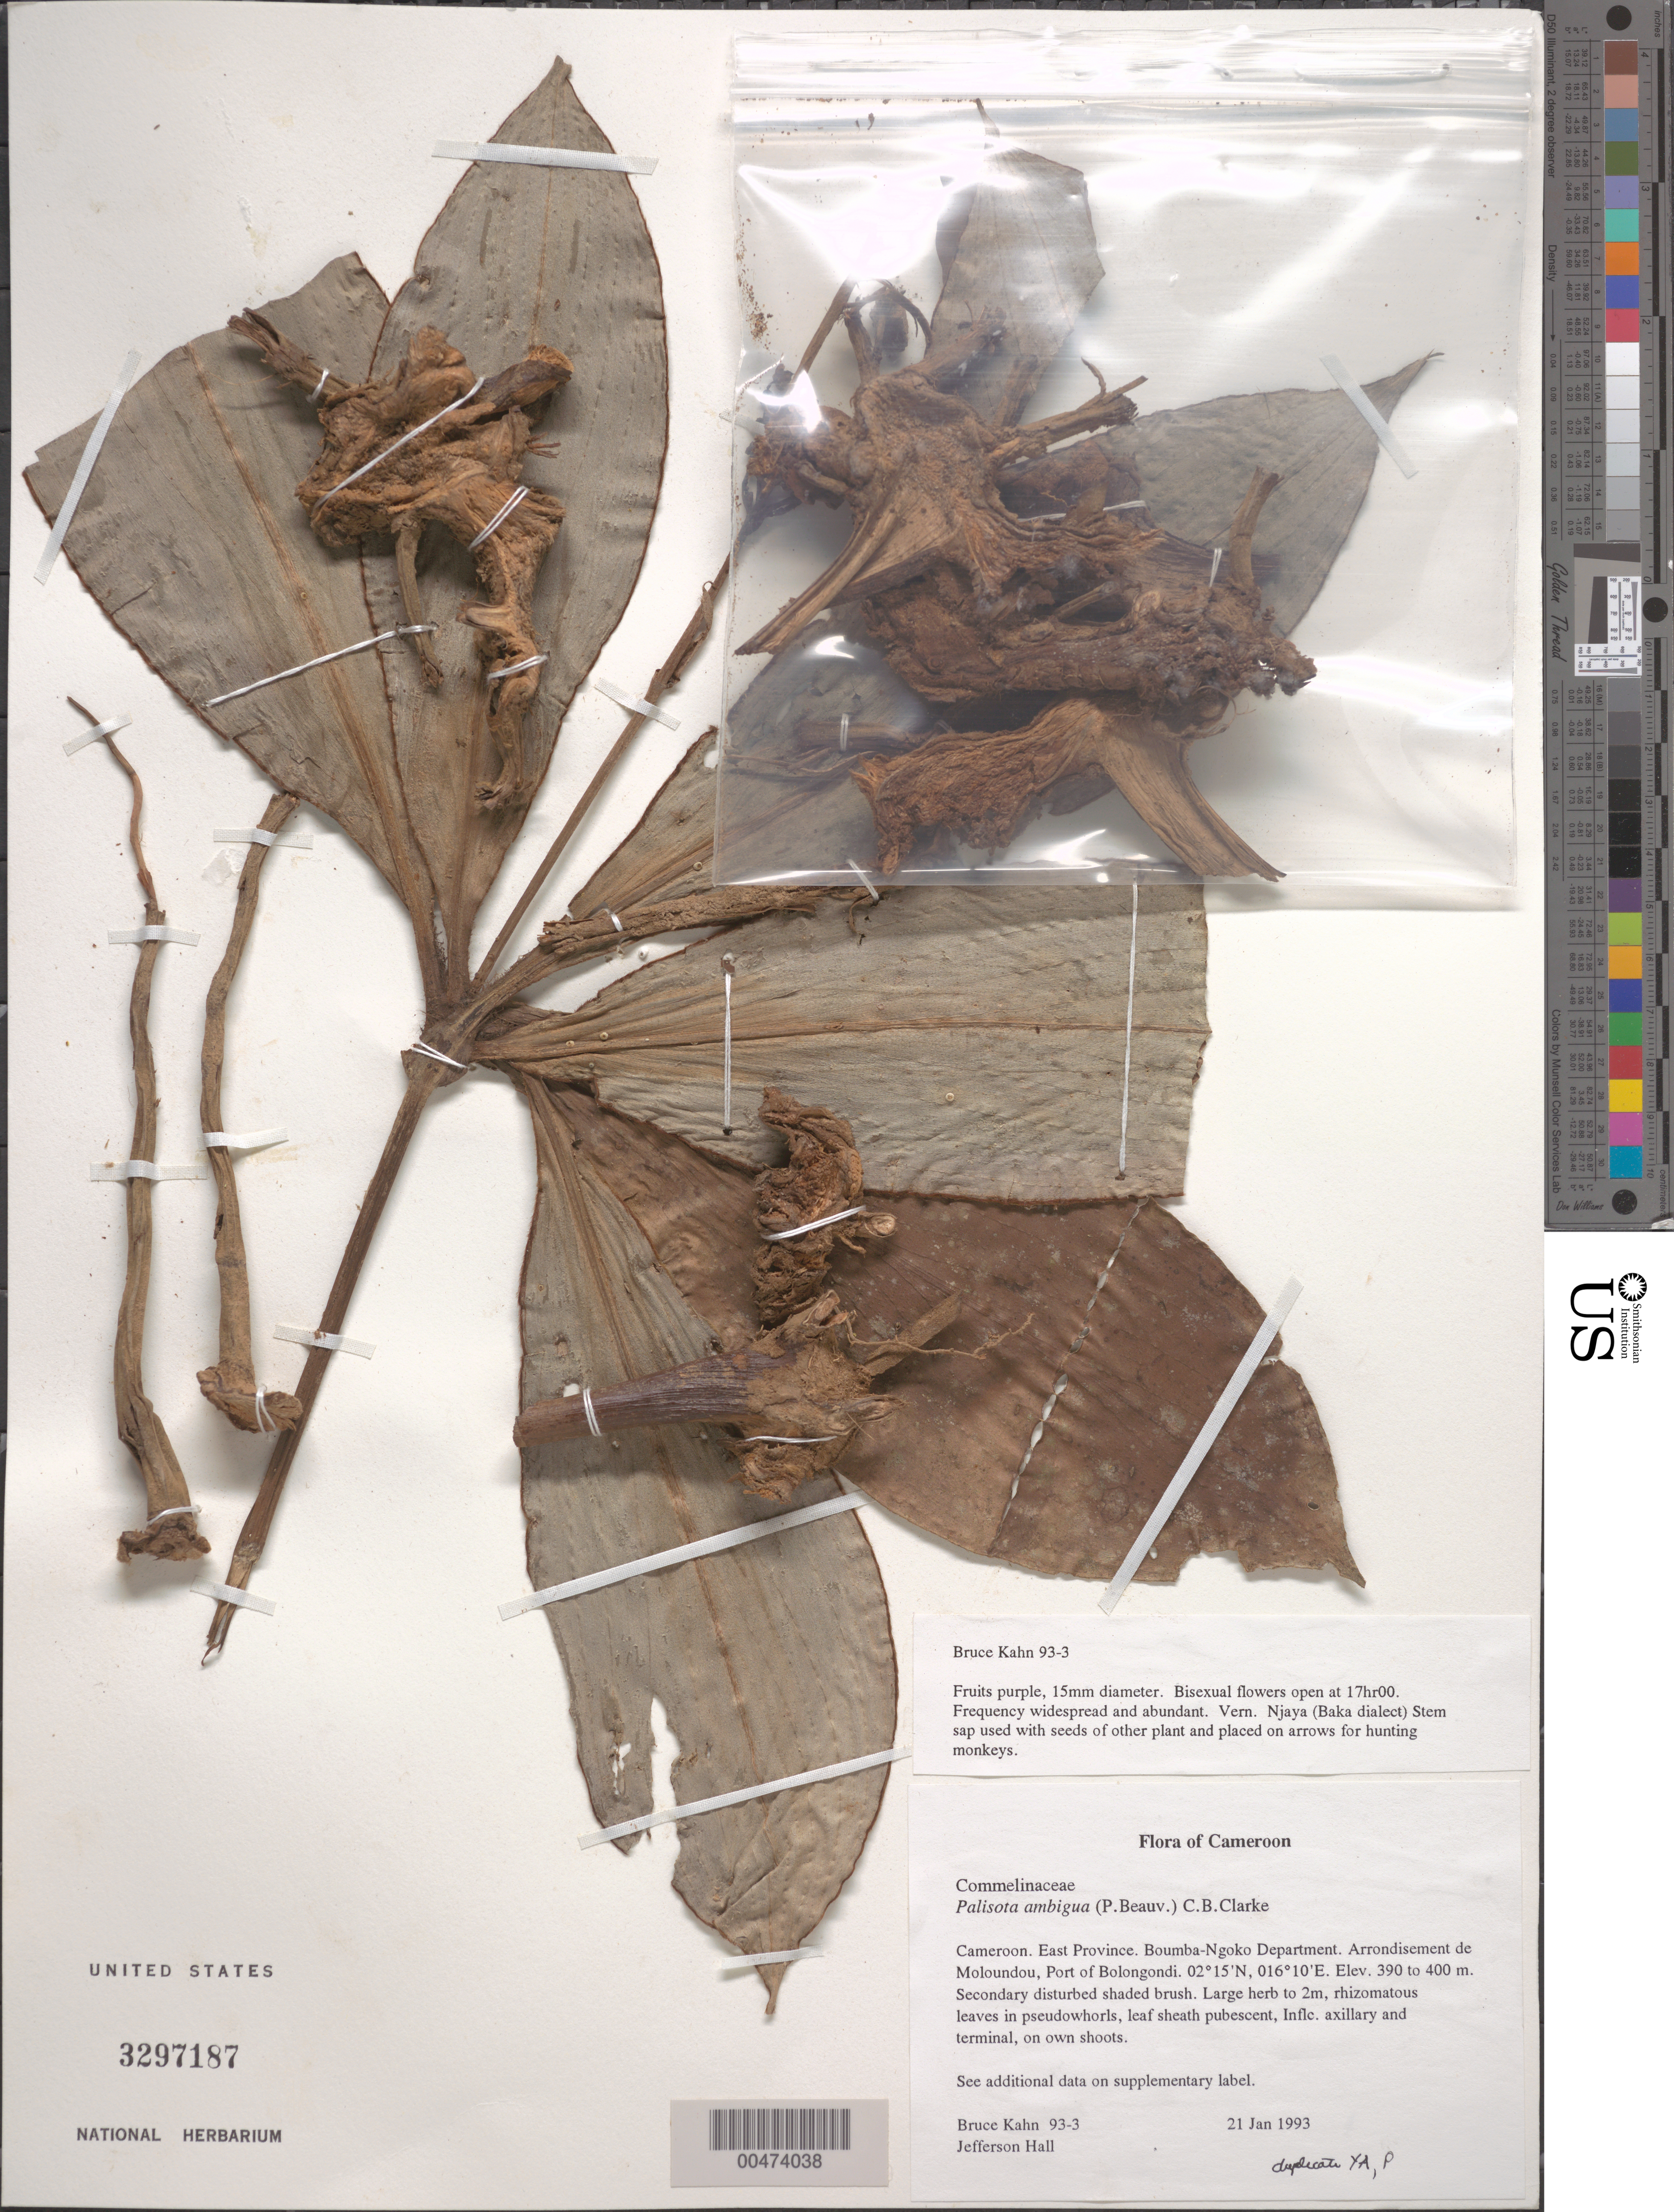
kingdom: Plantae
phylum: Tracheophyta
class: Liliopsida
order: Commelinales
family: Commelinaceae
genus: Palisota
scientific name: Palisota ambigua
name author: (P. Beauv.) C.B. Clarke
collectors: B. Kahn & J. Hall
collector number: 93-3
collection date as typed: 21 Jan 1993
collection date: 1993-01-21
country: Cameroon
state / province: Est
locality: Boumba-ngoko, moloundou arrondissement, lipondji, bolongondi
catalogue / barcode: US 3297187